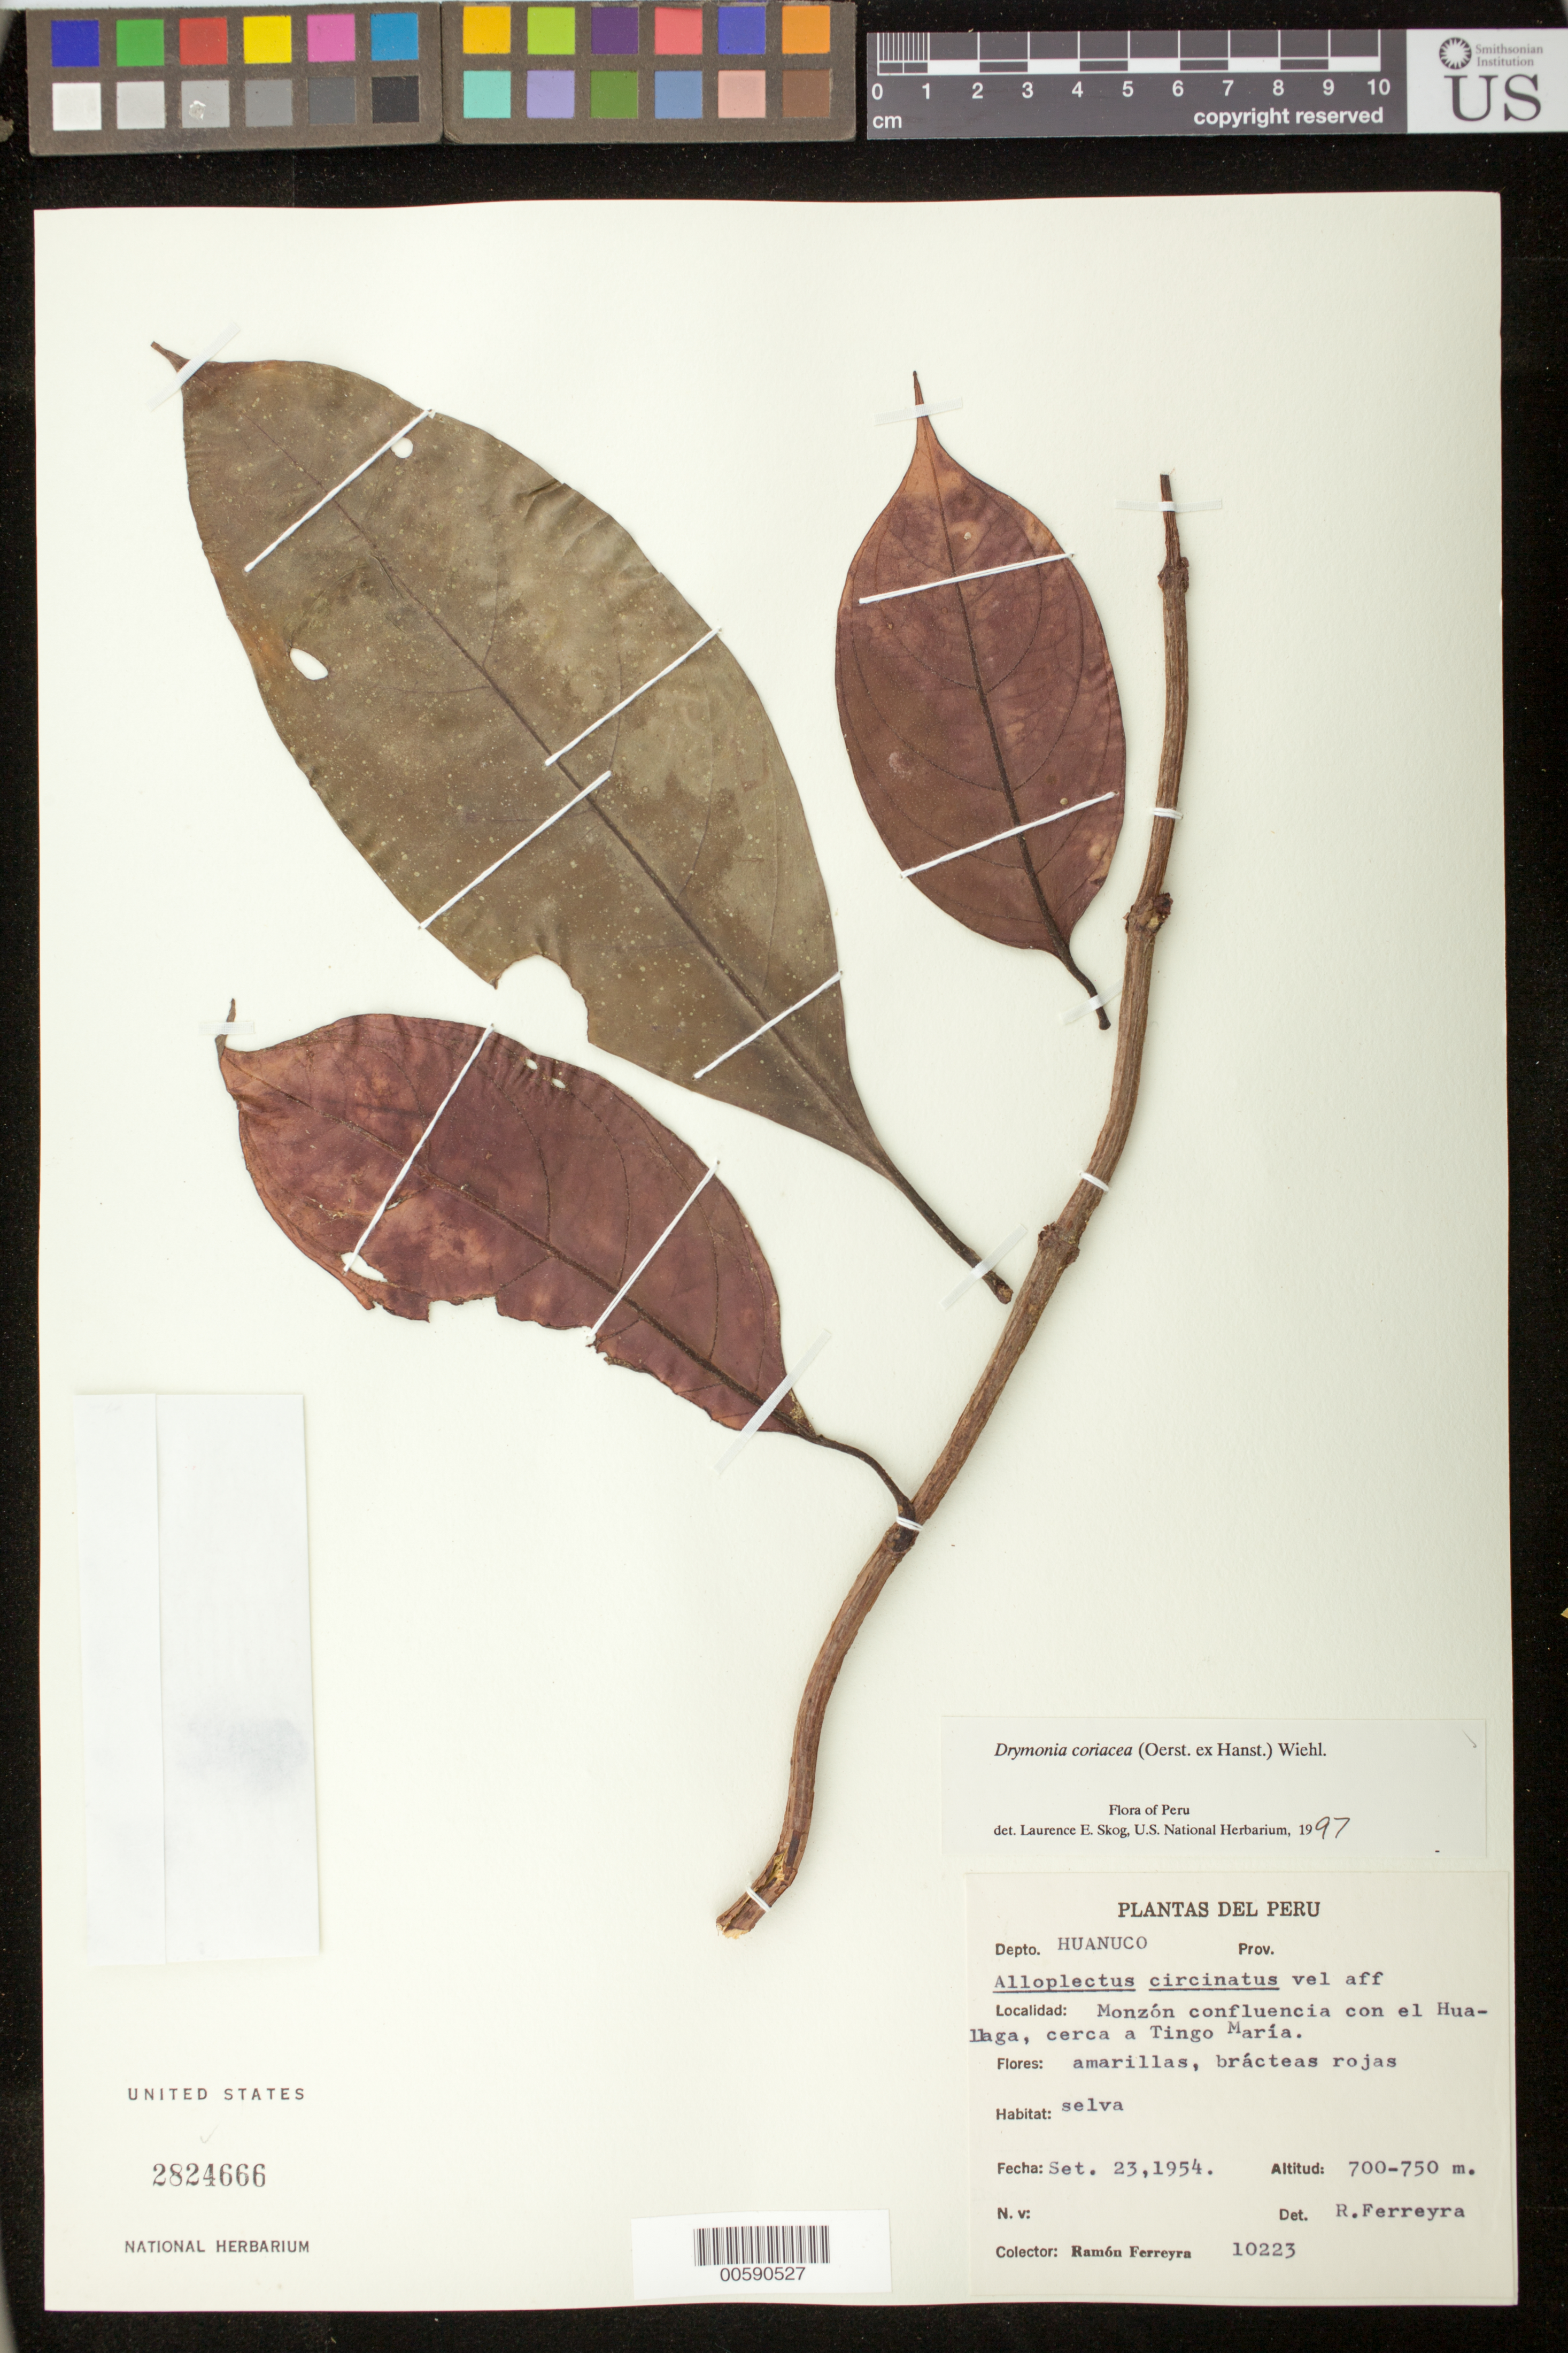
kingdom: Plantae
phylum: Tracheophyta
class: Magnoliopsida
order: Lamiales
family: Gesneriaceae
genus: Drymonia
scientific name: Drymonia coriacea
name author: (Oerst. ex Hanst.) Wiehler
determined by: Skog, Laurence E.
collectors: R. A. Ferreyra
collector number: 10223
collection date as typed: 23 Sep 1954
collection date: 1954-09-23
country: Peru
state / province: Huánuco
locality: Monzón confluencia con el Huallaga, cerca a Tingo María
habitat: Selva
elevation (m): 700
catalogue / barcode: US 2824666